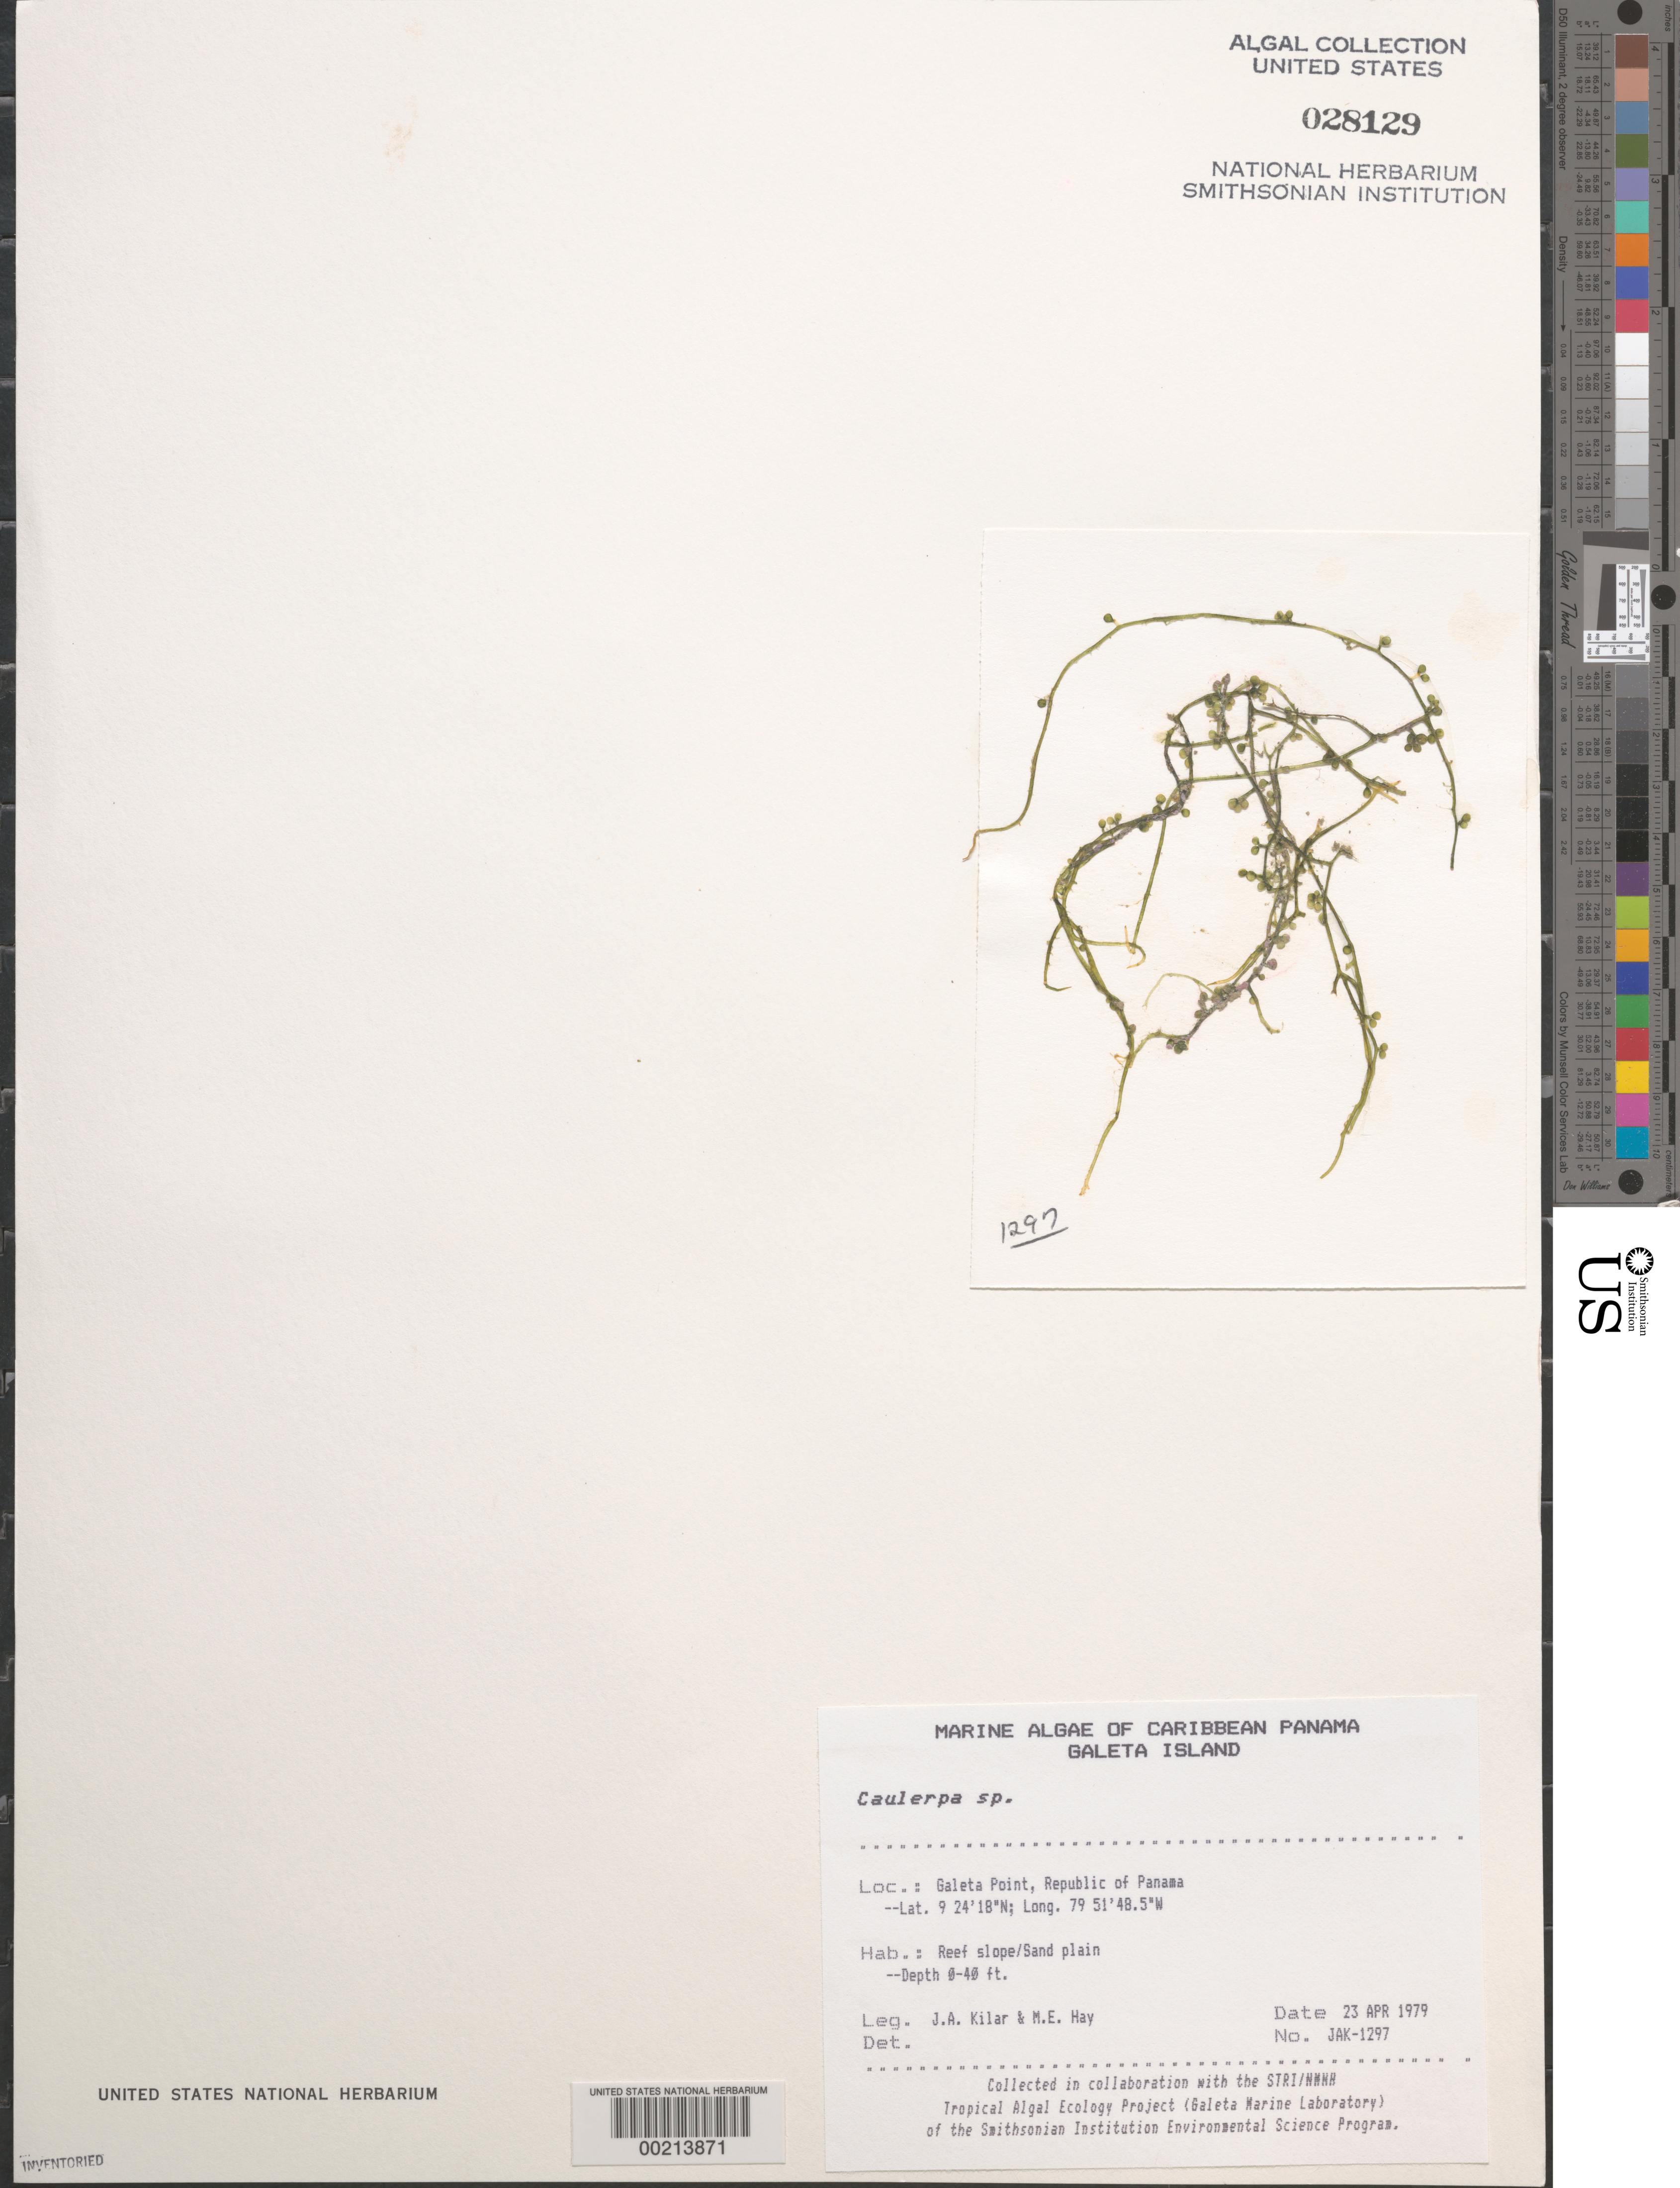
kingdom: Plantae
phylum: Chlorophyta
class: Ulvophyceae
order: Bryopsidales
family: Caulerpaceae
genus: Caulerpa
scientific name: Caulerpa sp.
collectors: J. A. Kilar & M. E. Hay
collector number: JAK-1297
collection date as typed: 23 Apr 1979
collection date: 1979-04-23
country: Panama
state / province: Colón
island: Galeta Island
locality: Galeta Point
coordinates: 9 24' 18" N, 79 51' 48.5" W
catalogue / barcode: US 28129